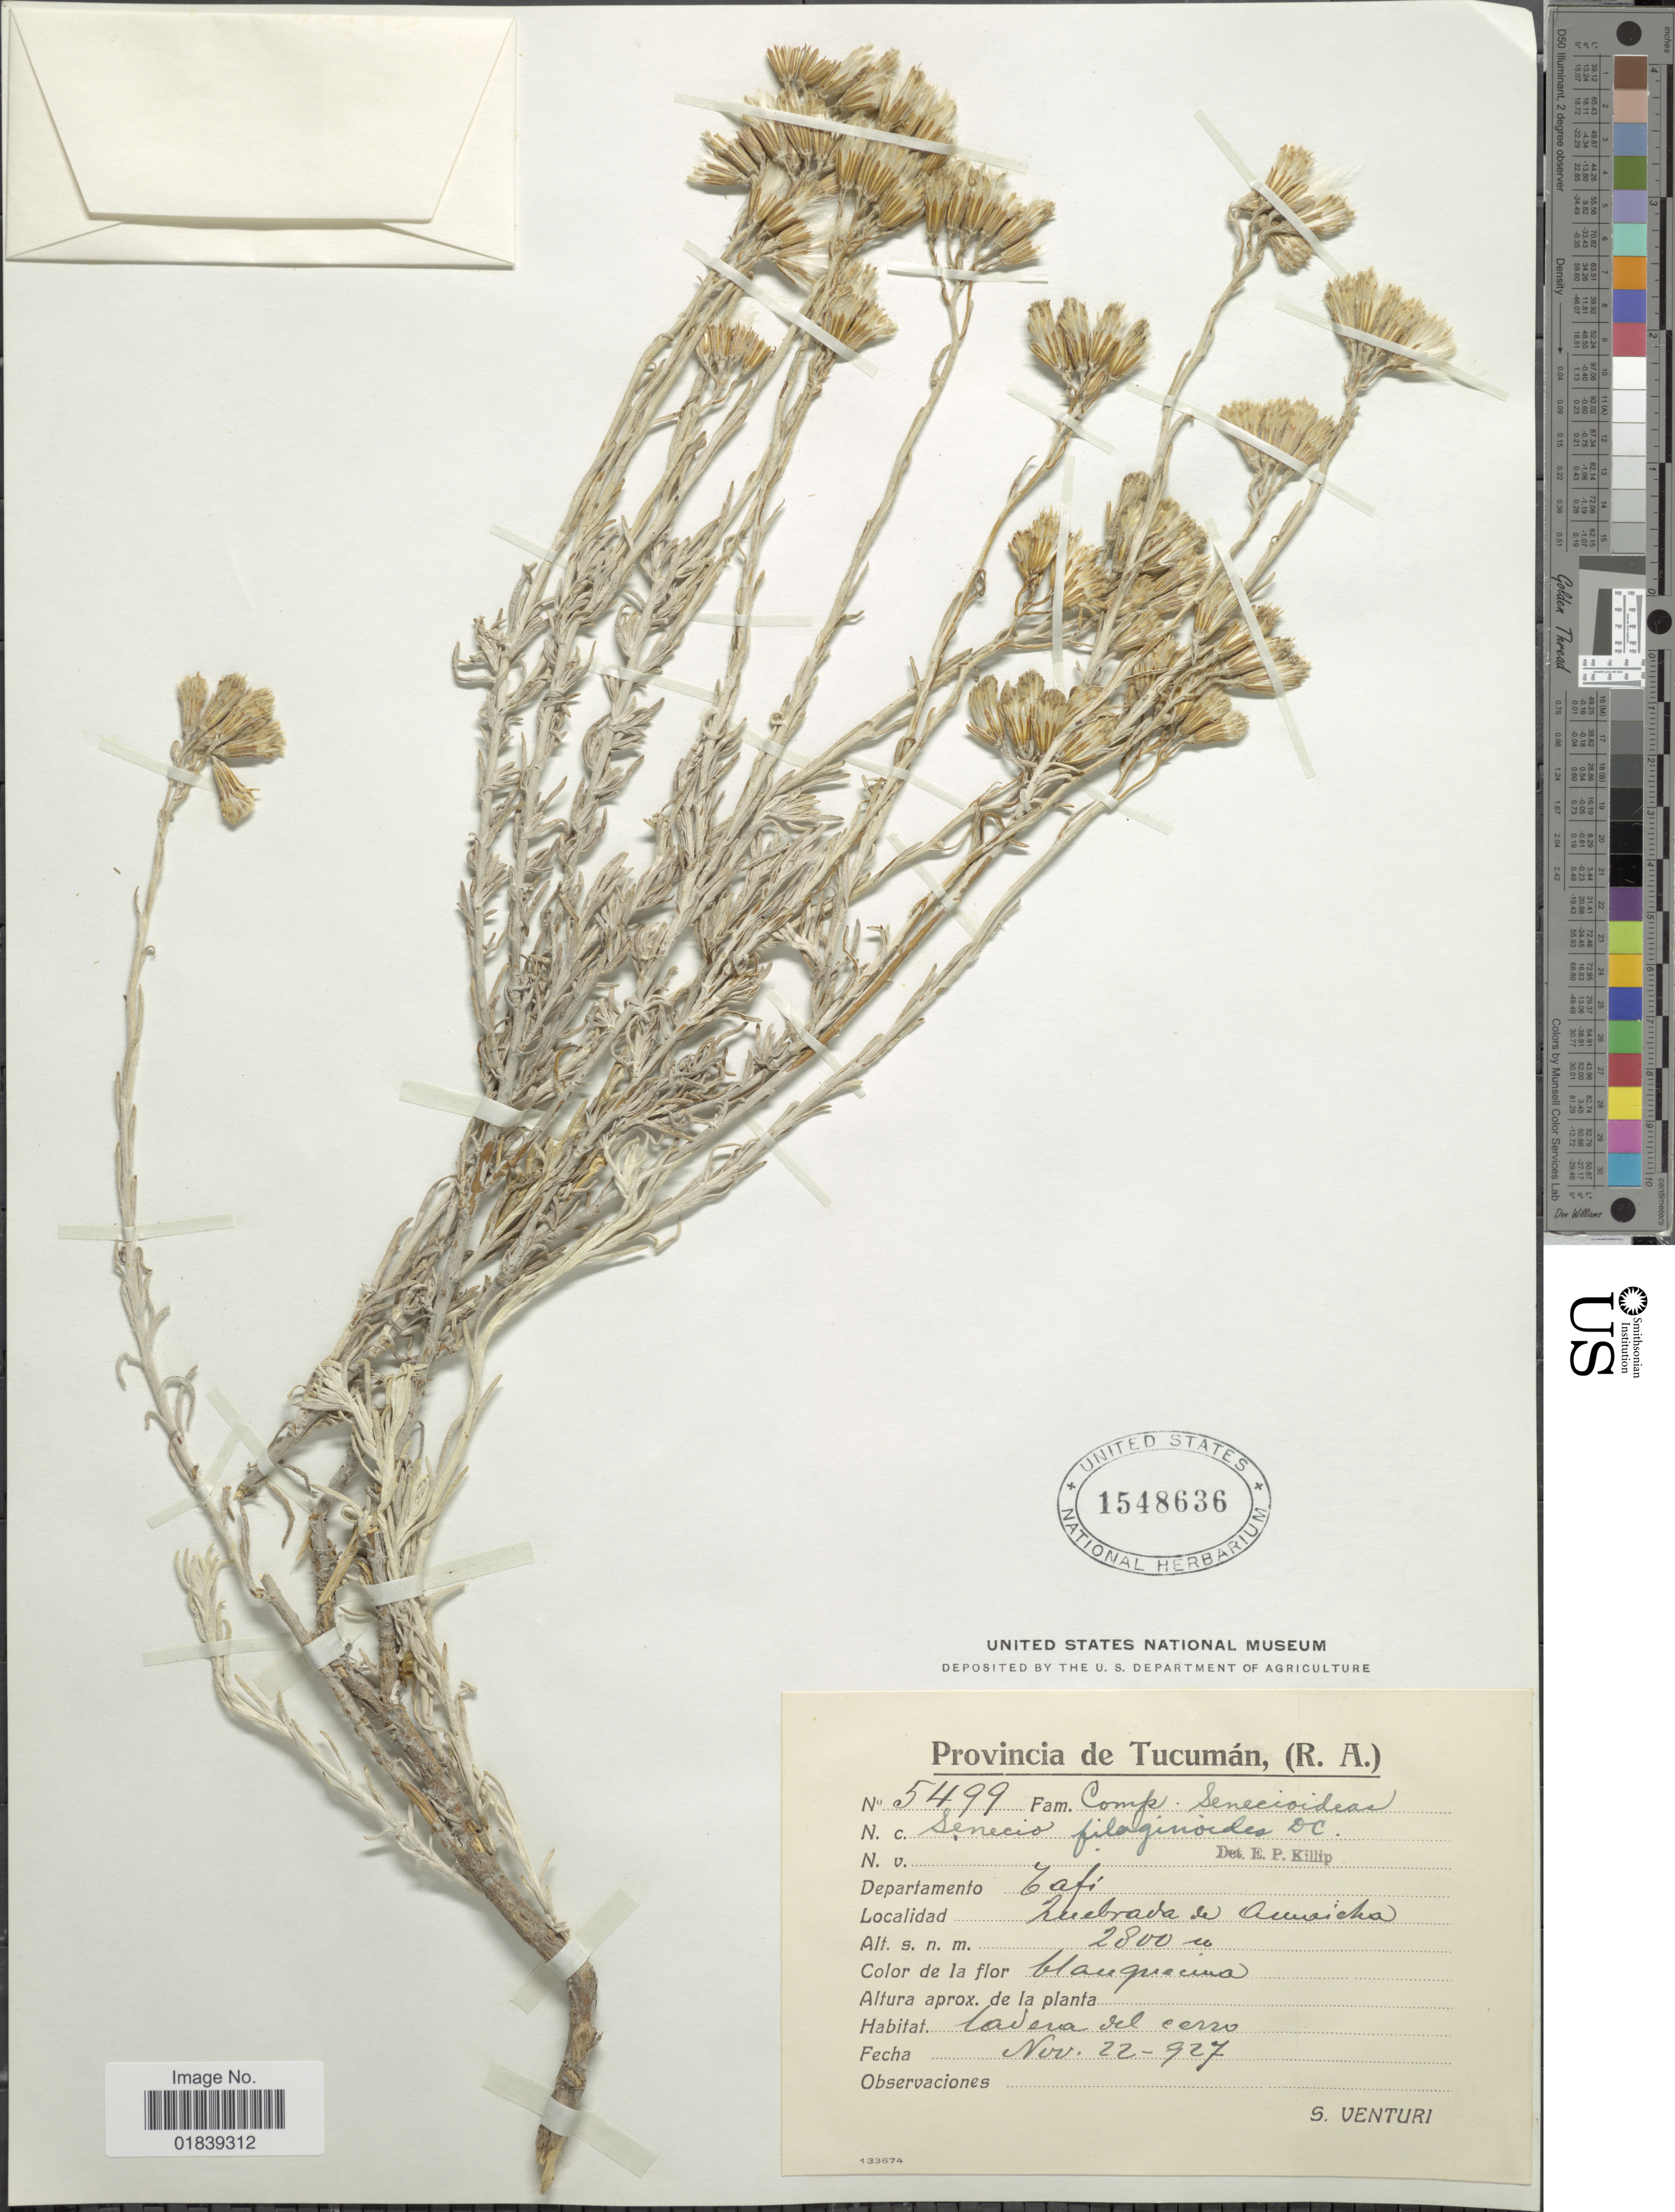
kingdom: Plantae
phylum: Tracheophyta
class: Magnoliopsida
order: Asterales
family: Asteraceae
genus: Senecio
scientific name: Senecio filaginoides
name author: DC.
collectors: S. Venturi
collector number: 5499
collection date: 1927-11-22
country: Argentina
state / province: Tucuman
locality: Quebrada de Amaicha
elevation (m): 2800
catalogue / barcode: US 1548636